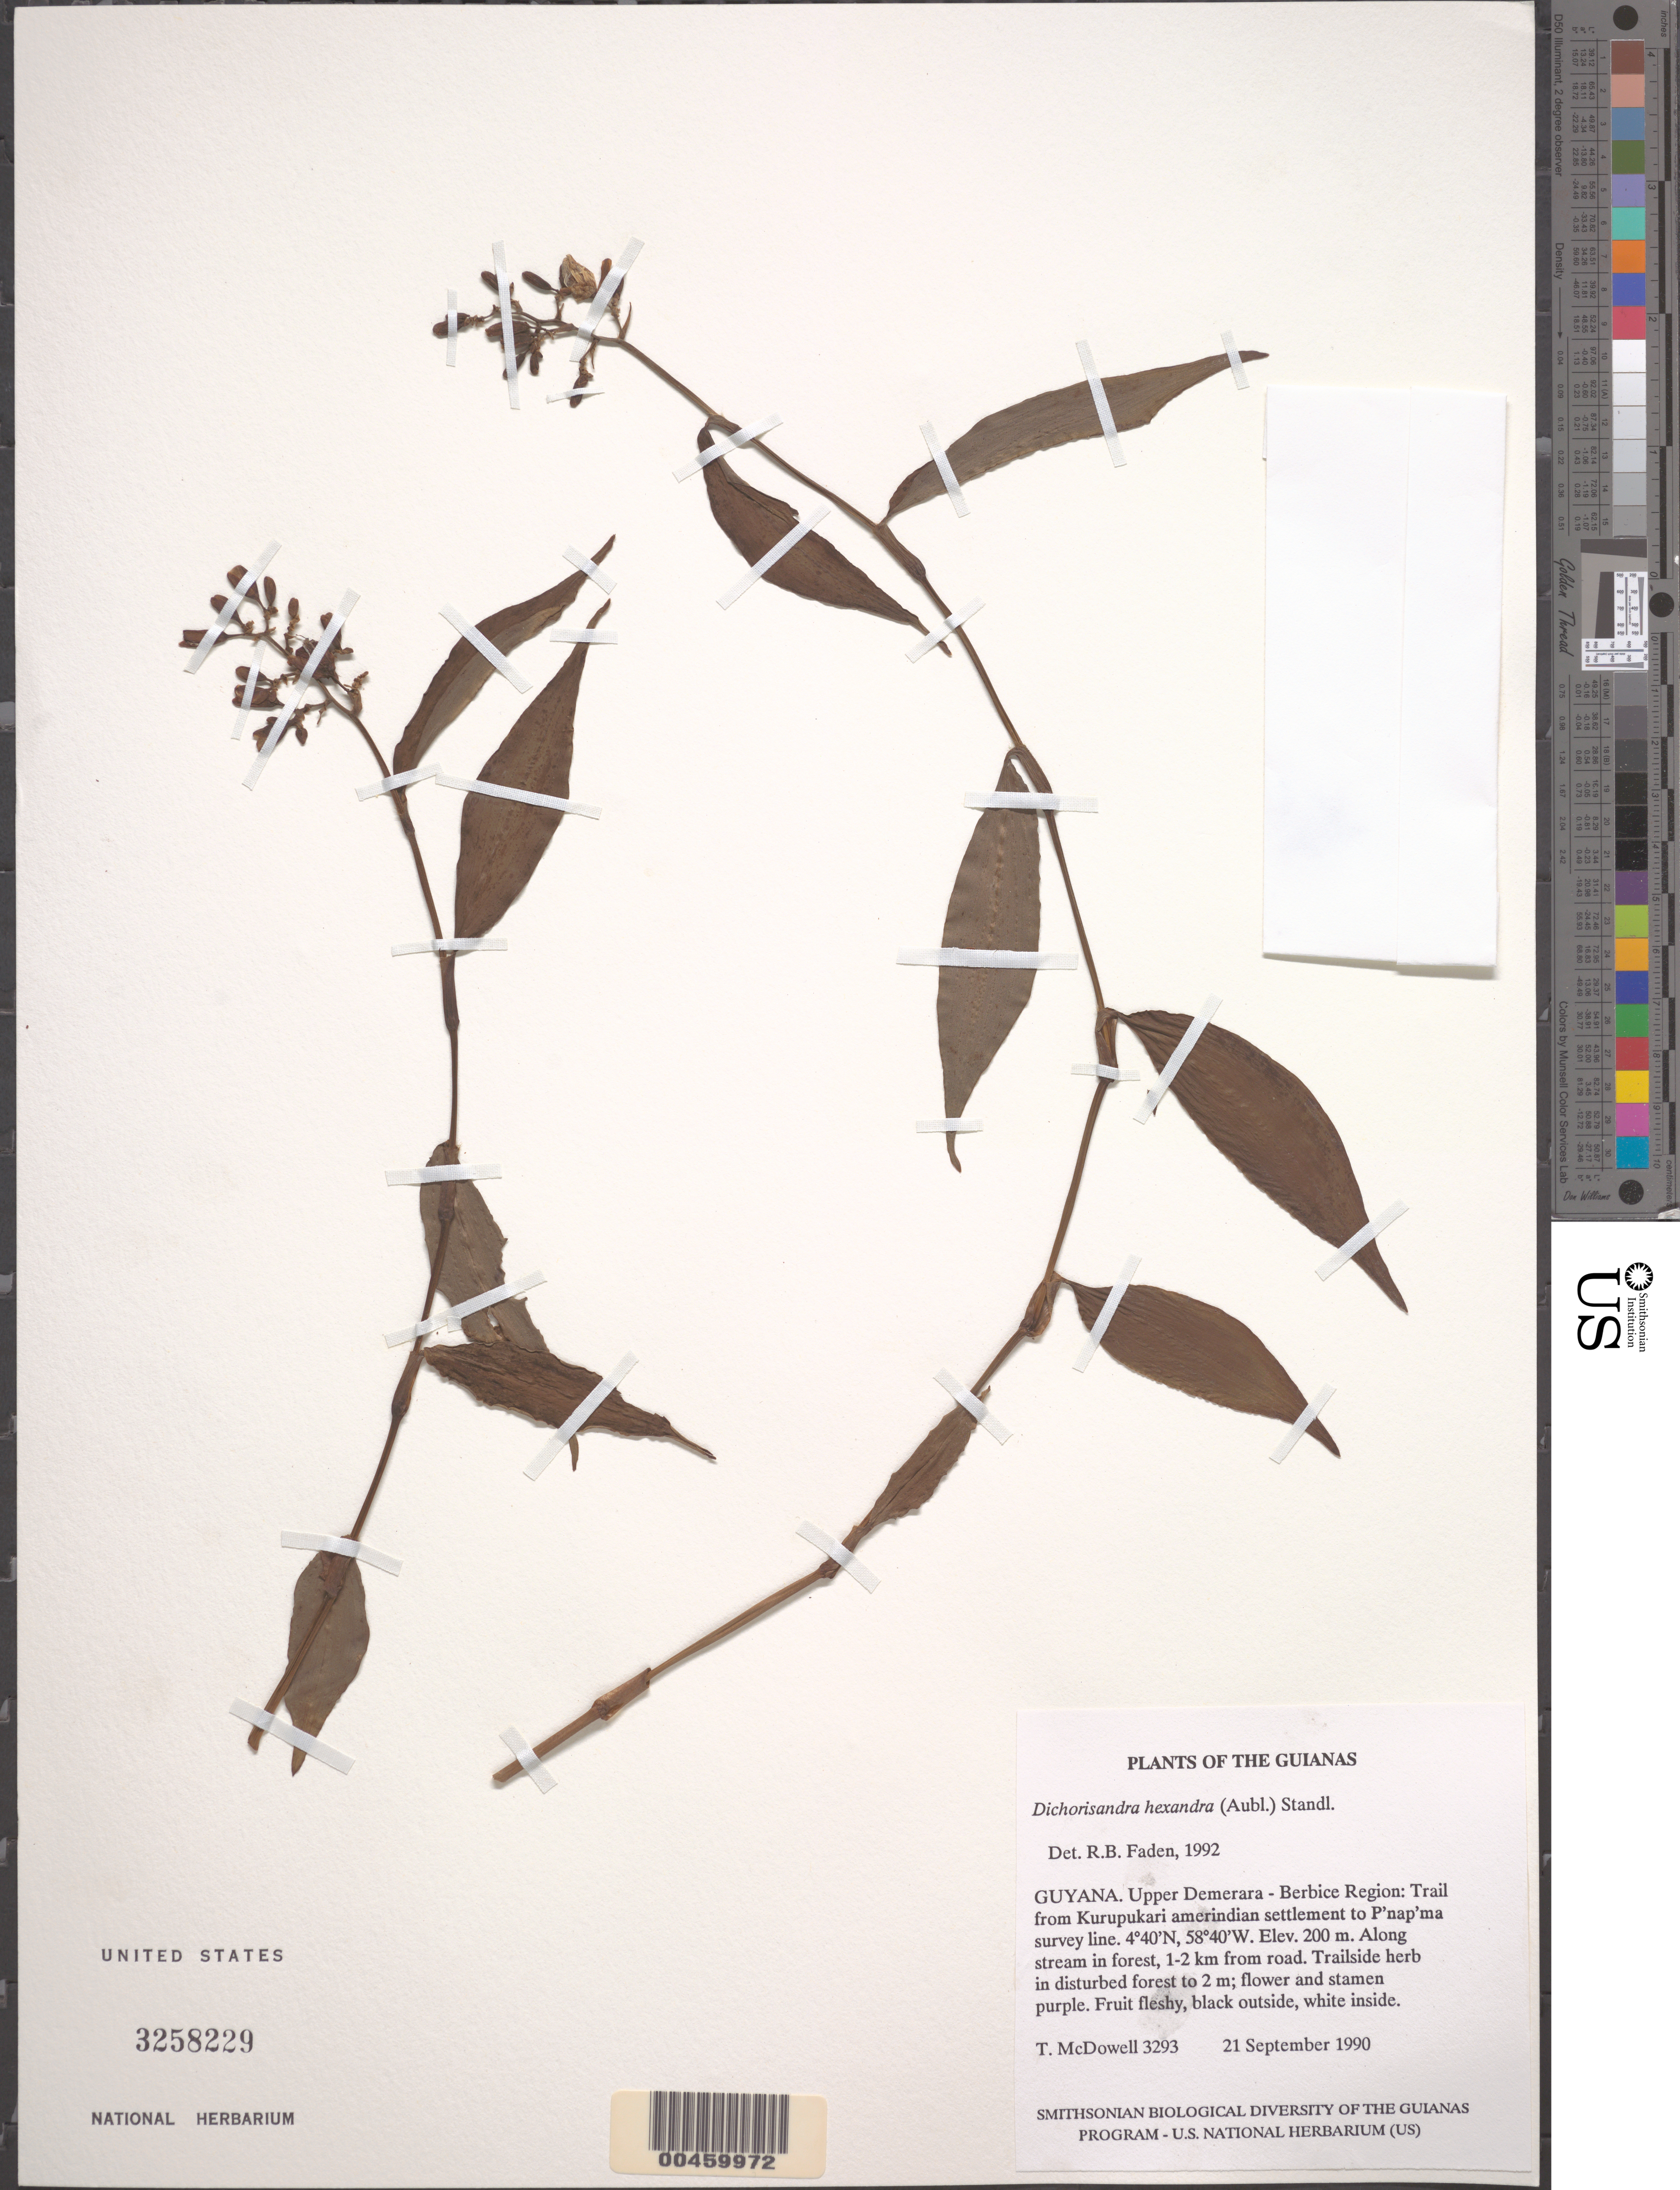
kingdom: Plantae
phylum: Tracheophyta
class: Liliopsida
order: Commelinales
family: Commelinaceae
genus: Dichorisandra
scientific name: Dichorisandra hexandra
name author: (Aubl.) Standl.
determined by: Faden, Robert B., (US), Smithsonian Institution - National Museum of Natural History (UNITED STATES)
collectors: T. Mcdowell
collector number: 3293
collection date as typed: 21 Sep 1990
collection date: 1990-09-21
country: Guyana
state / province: U. Demerara-Berbice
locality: Kurupukari amerindian settlement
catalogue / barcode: US 3258229